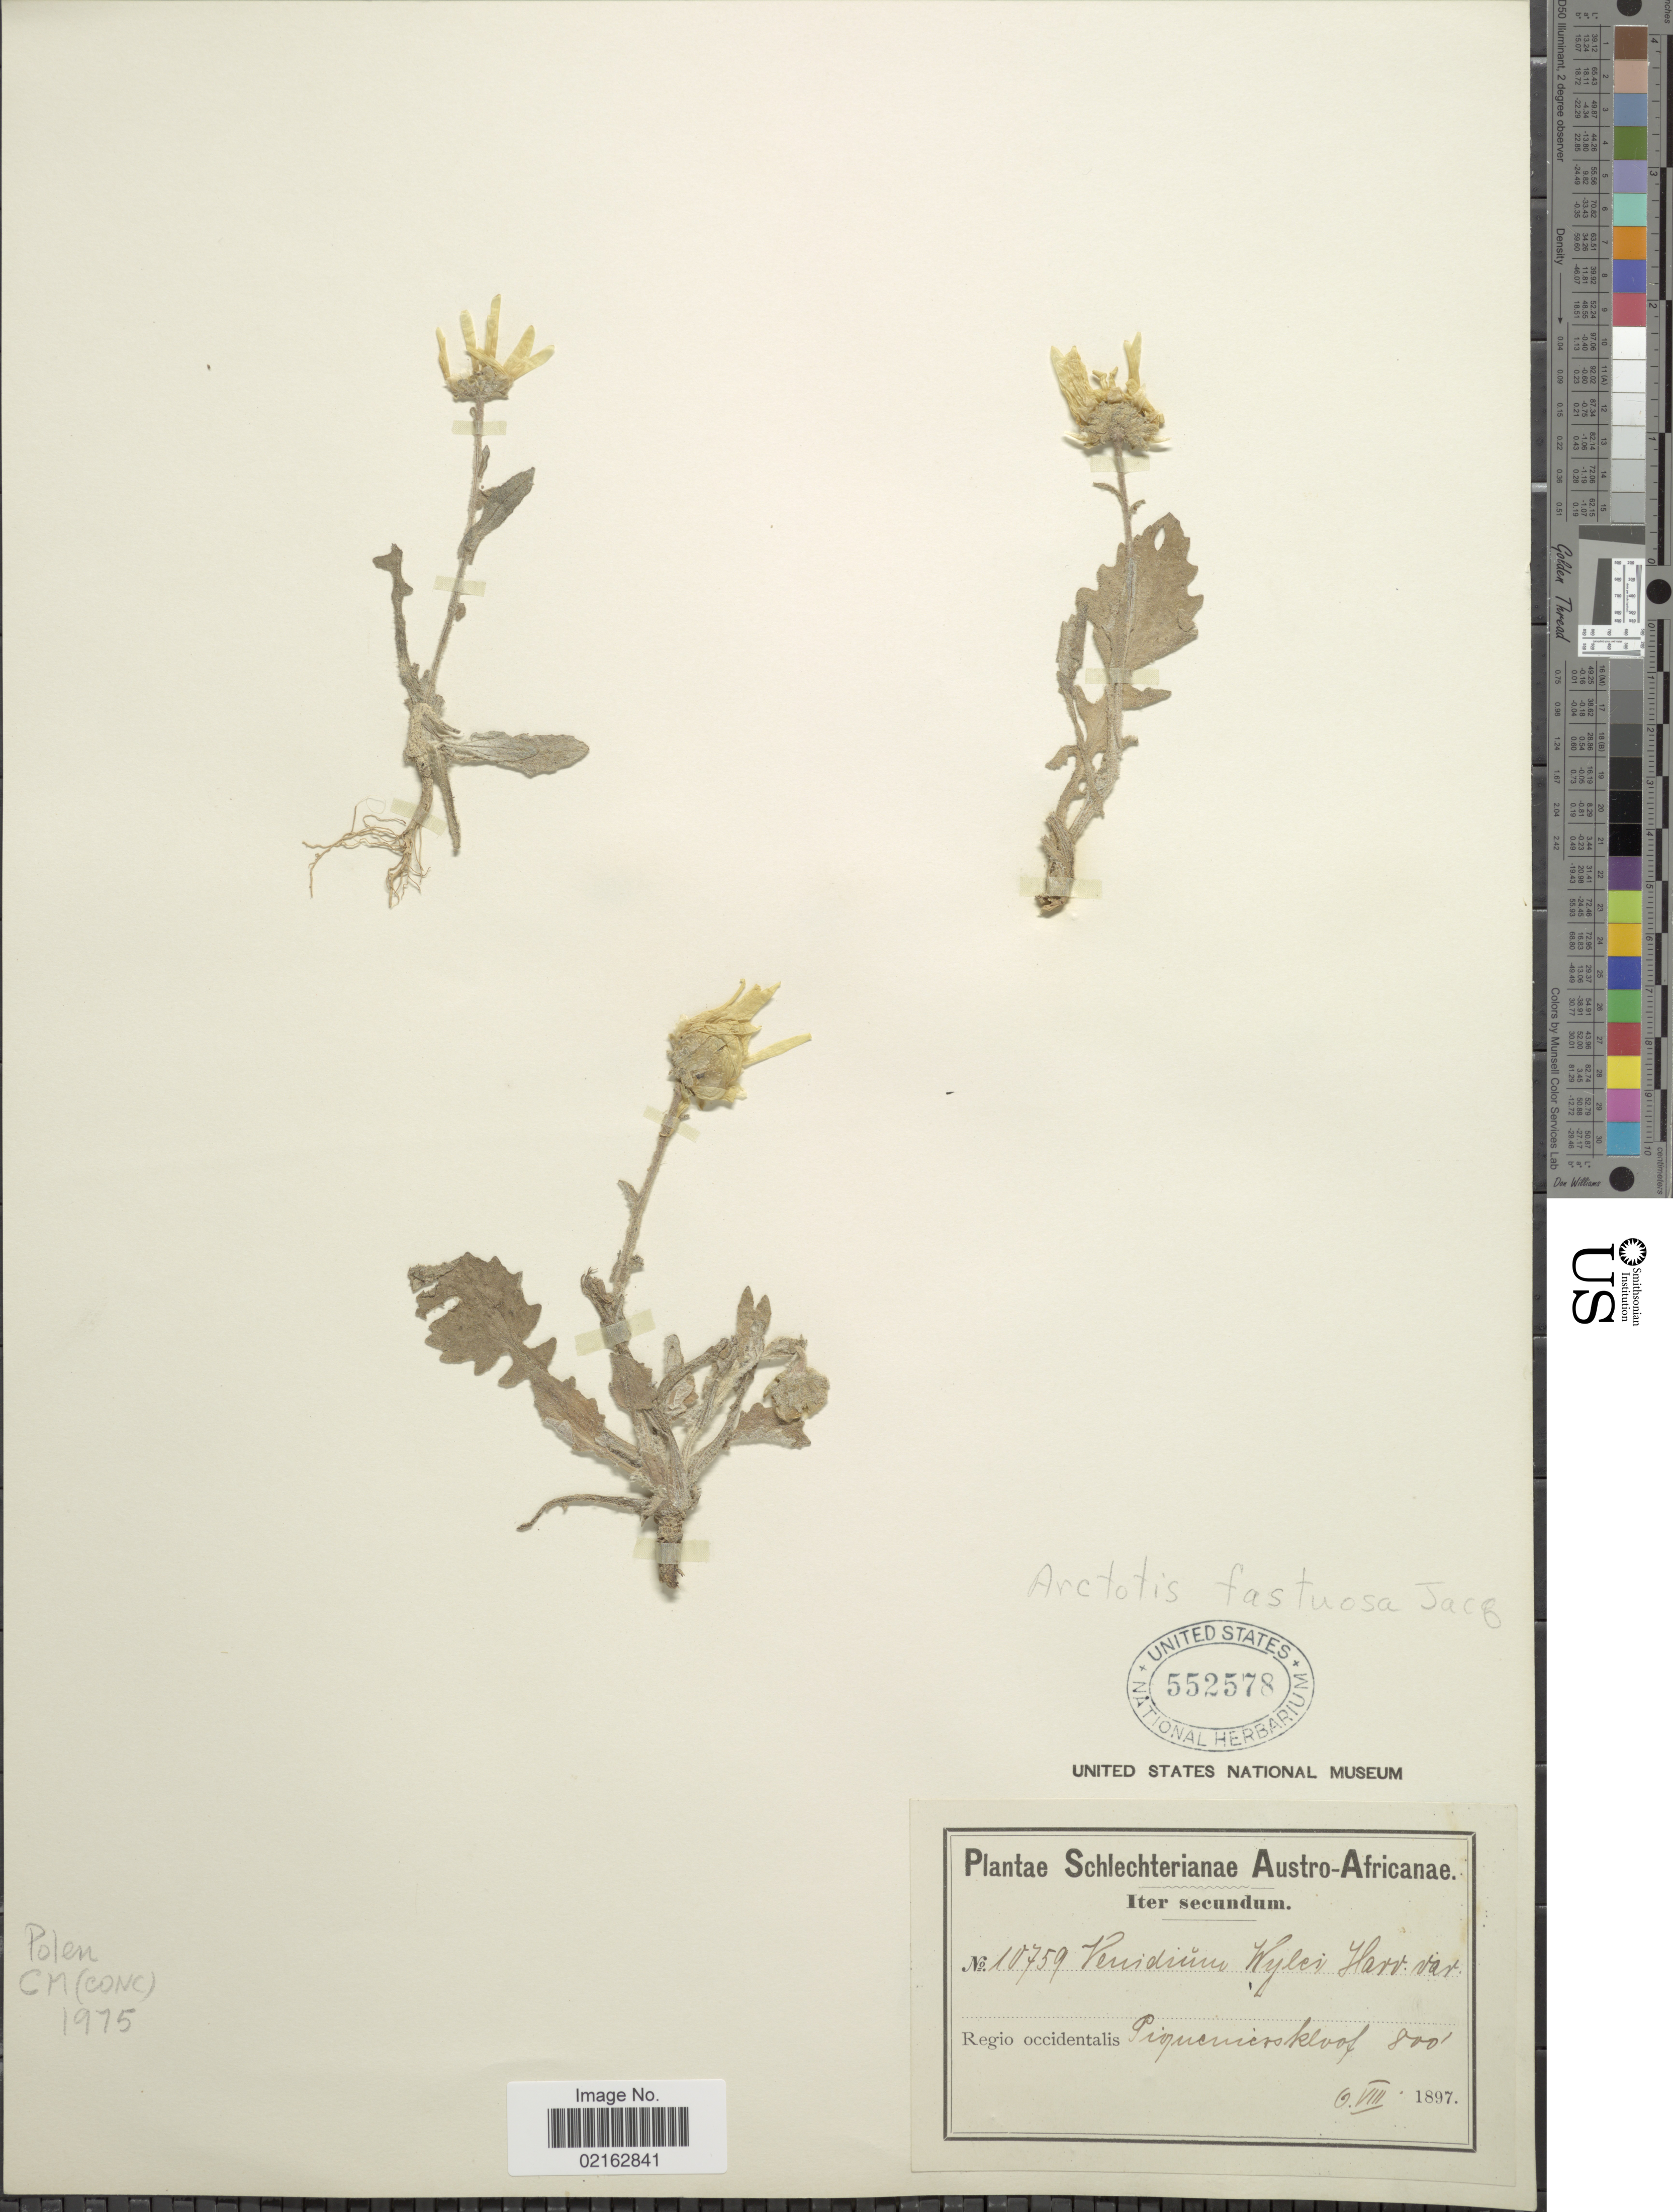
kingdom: Plantae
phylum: Tracheophyta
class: Magnoliopsida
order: Asterales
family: Asteraceae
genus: Arctotis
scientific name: Arctotis fastuosa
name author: Jacq.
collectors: Schlechter, --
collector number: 10759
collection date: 1897-08-06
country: South Africa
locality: Regio occidentalis. Piekenierskloof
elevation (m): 244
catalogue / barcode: US 552578